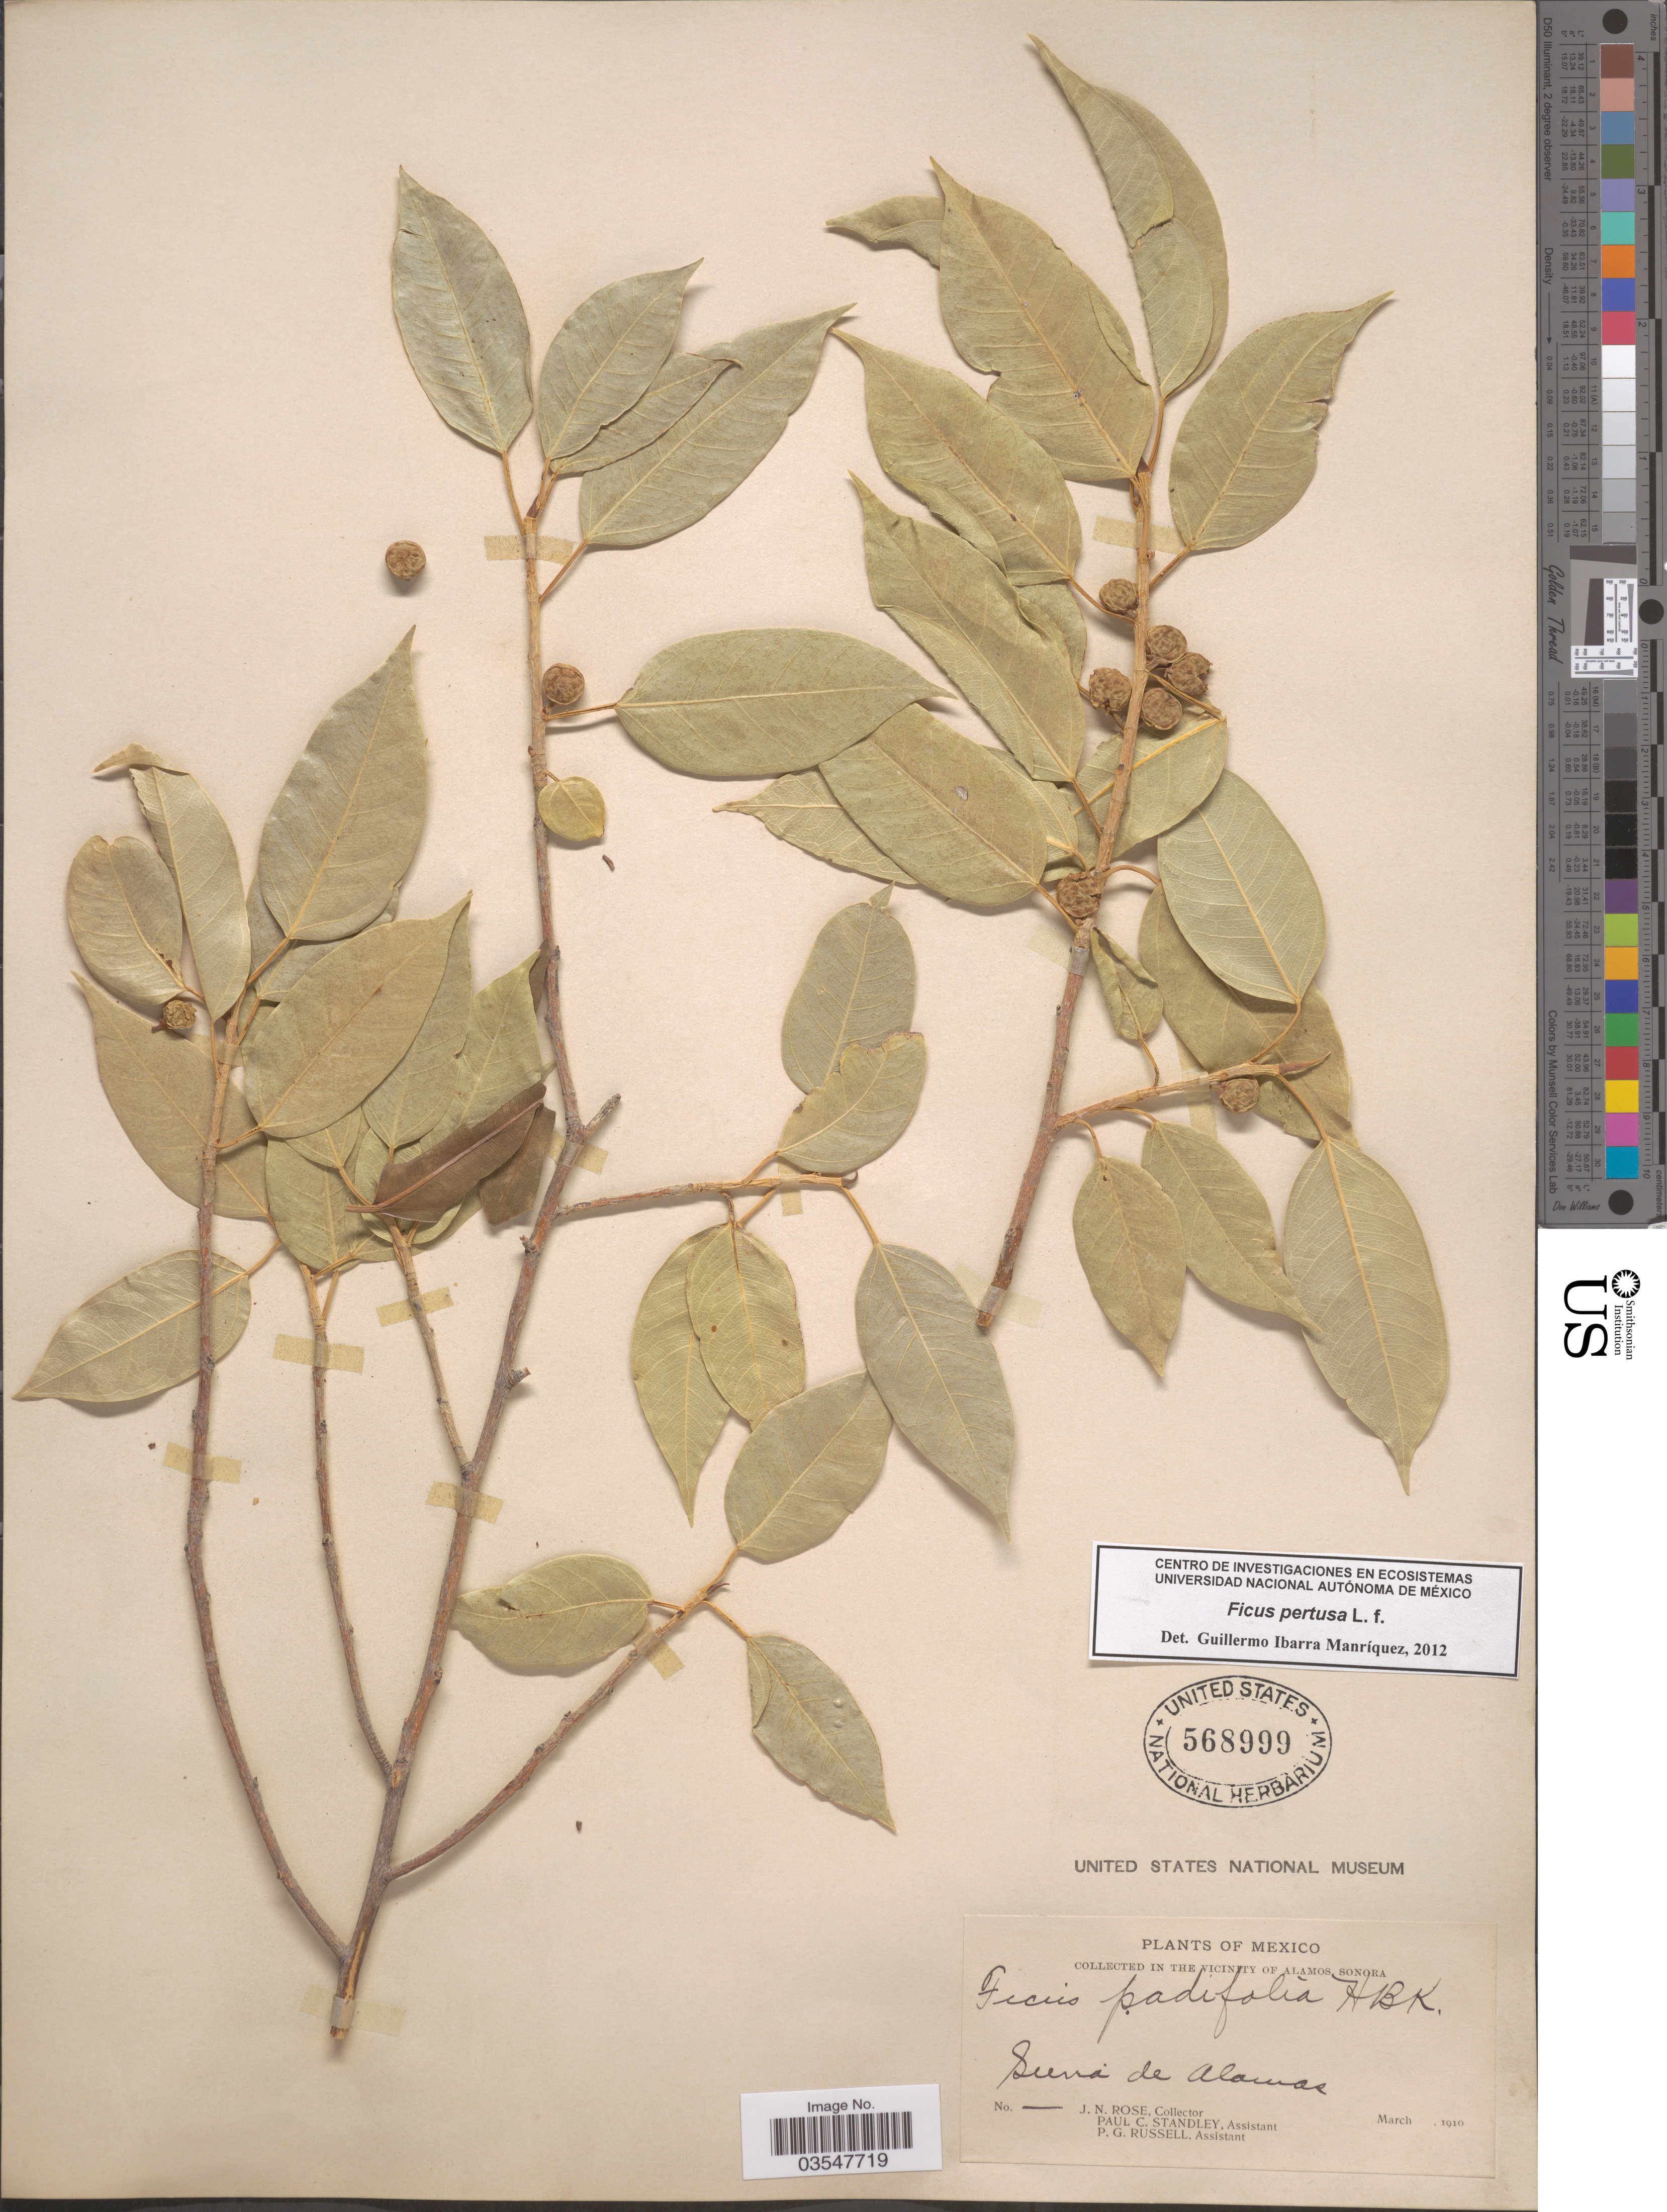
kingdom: Plantae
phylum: Tracheophyta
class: Magnoliopsida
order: Rosales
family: Moraceae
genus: Ficus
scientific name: Ficus padifolia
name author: Kunth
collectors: J. N. Rose, P. C. Standley & P. G. Russell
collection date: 1910-03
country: Mexico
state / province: Sonora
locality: In The vicinity of Alamos, Sierra de Alamos.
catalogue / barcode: US 568999